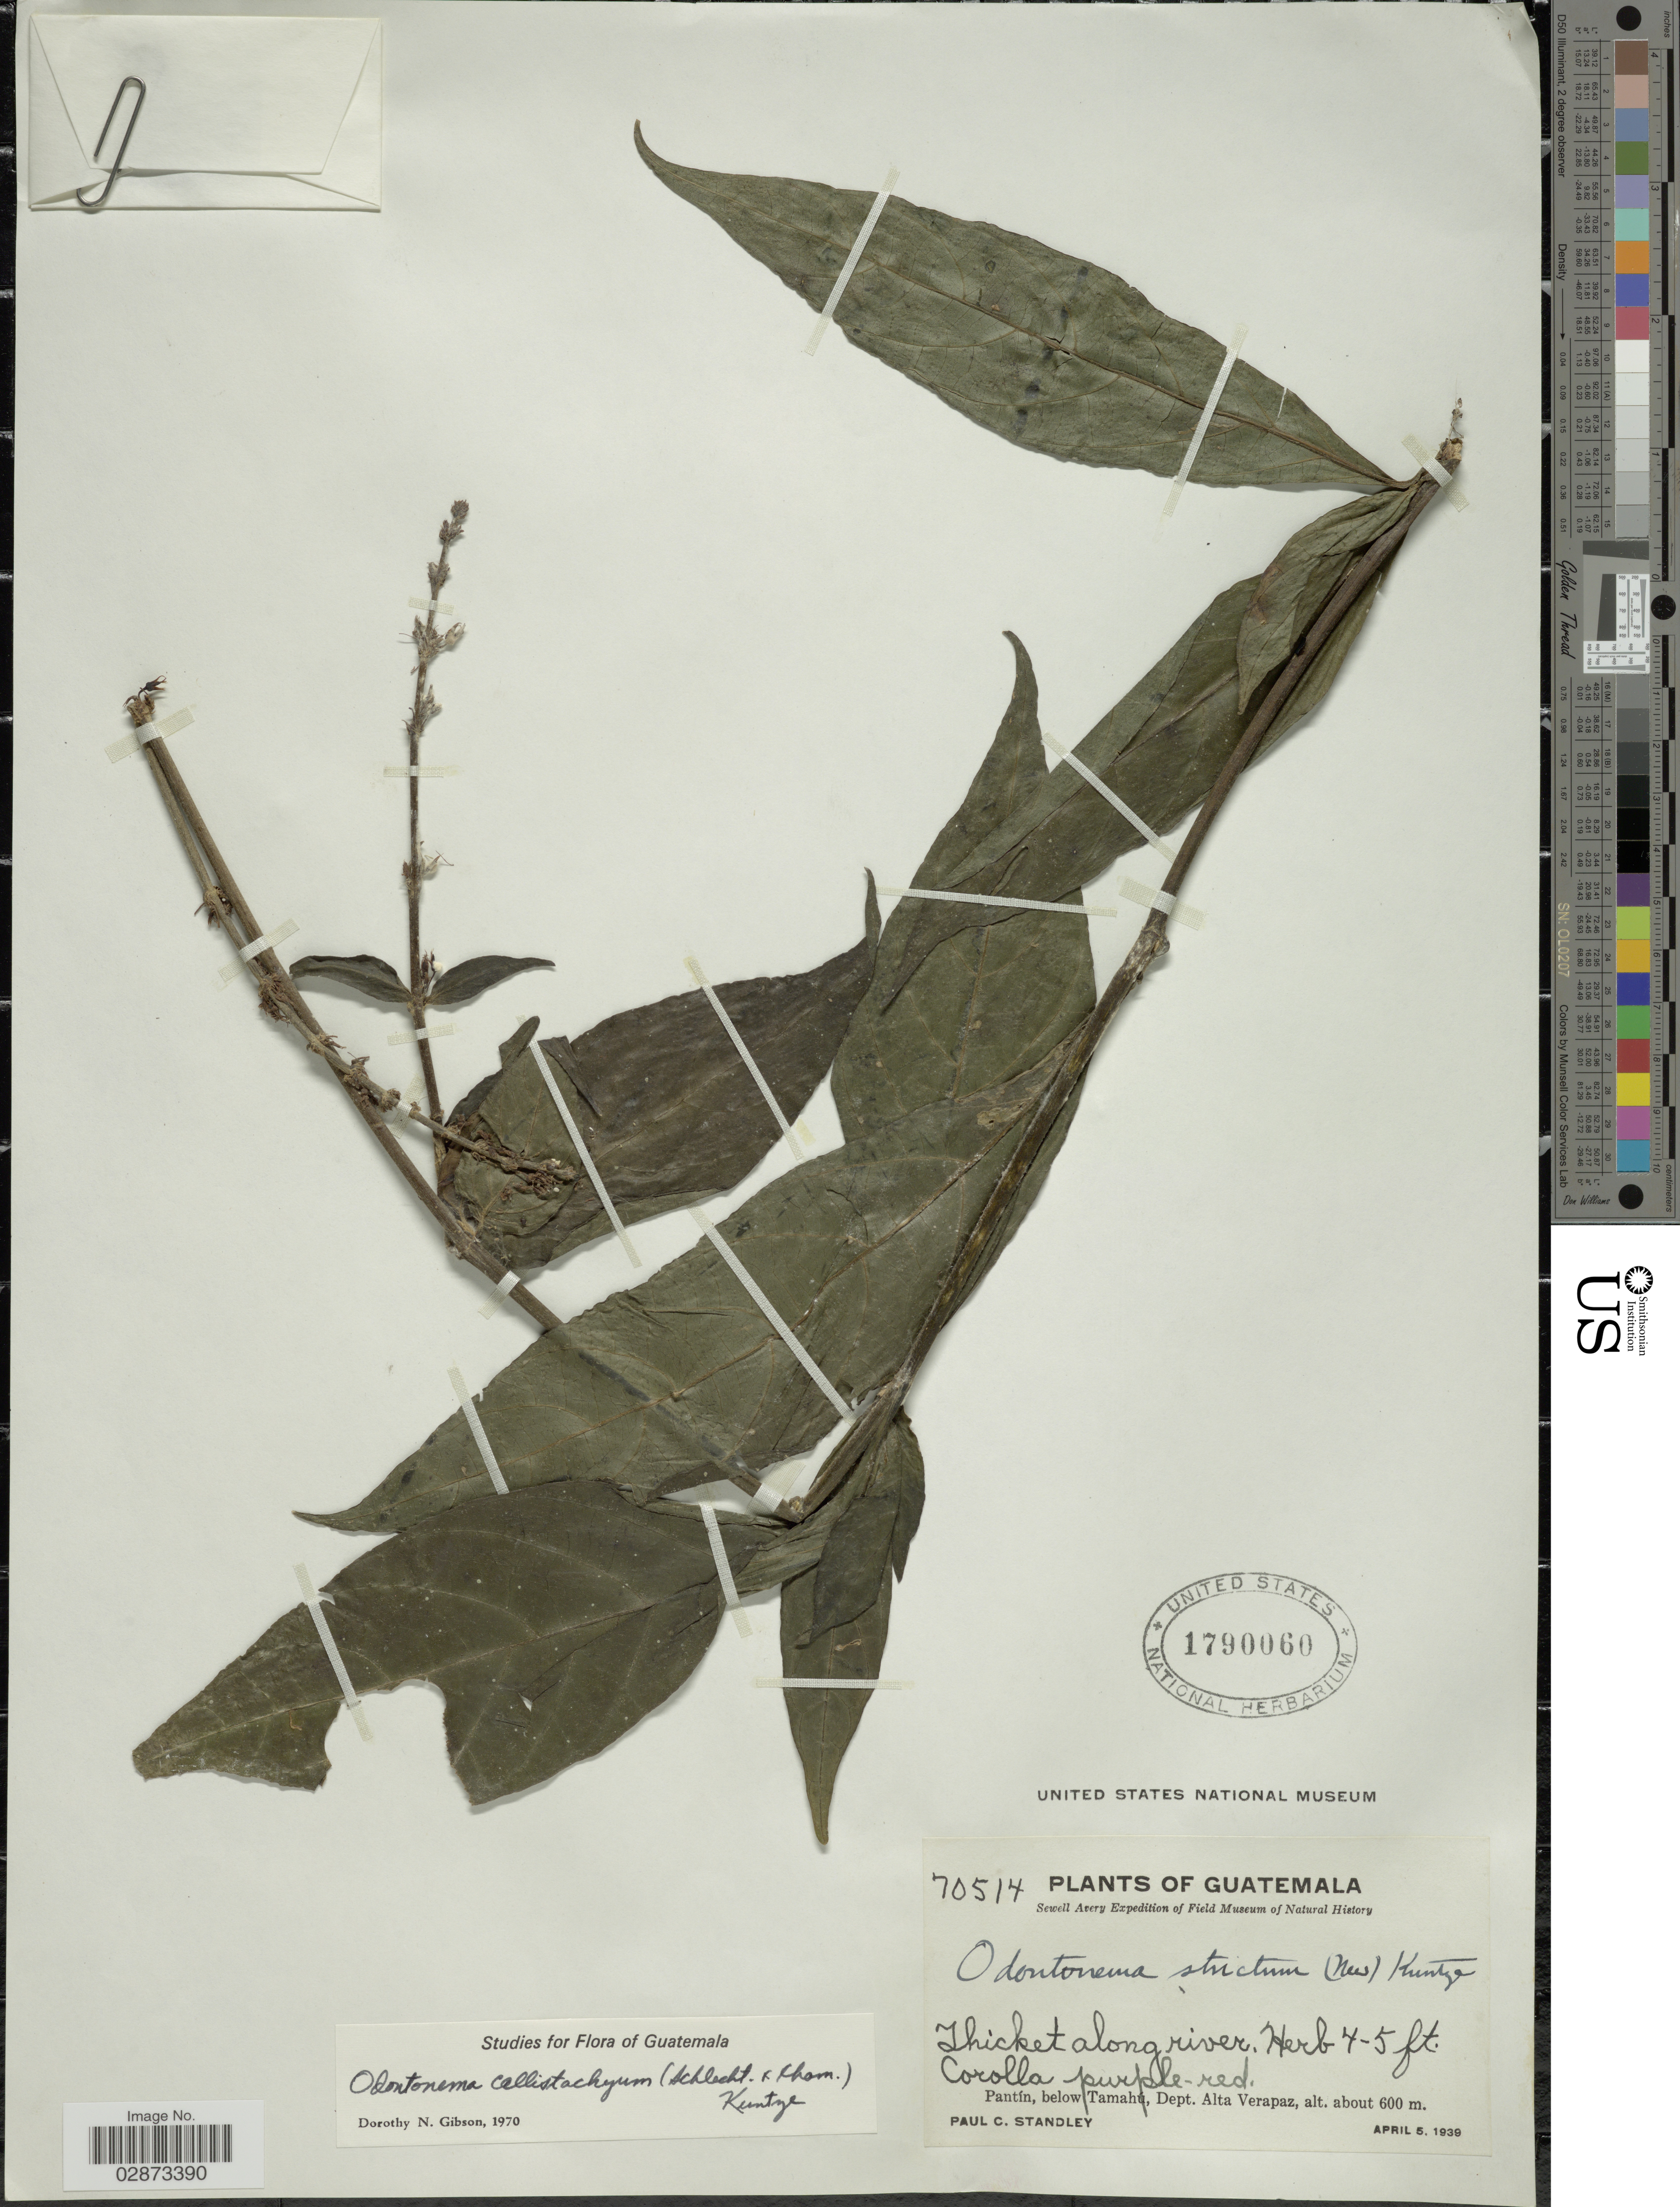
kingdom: Plantae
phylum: Tracheophyta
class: Magnoliopsida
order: Lamiales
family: Acanthaceae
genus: Odontonema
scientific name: Odontonema callistachyum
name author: (Schltdl. & Cham.) Kuntze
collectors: P. C. Standley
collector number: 70514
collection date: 1939-04-05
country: Guatemala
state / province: Alta Verapaz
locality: Pantín, below Tamahú, Dept. Alta Verapaz, Thicket along river.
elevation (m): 600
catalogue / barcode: US 1790060